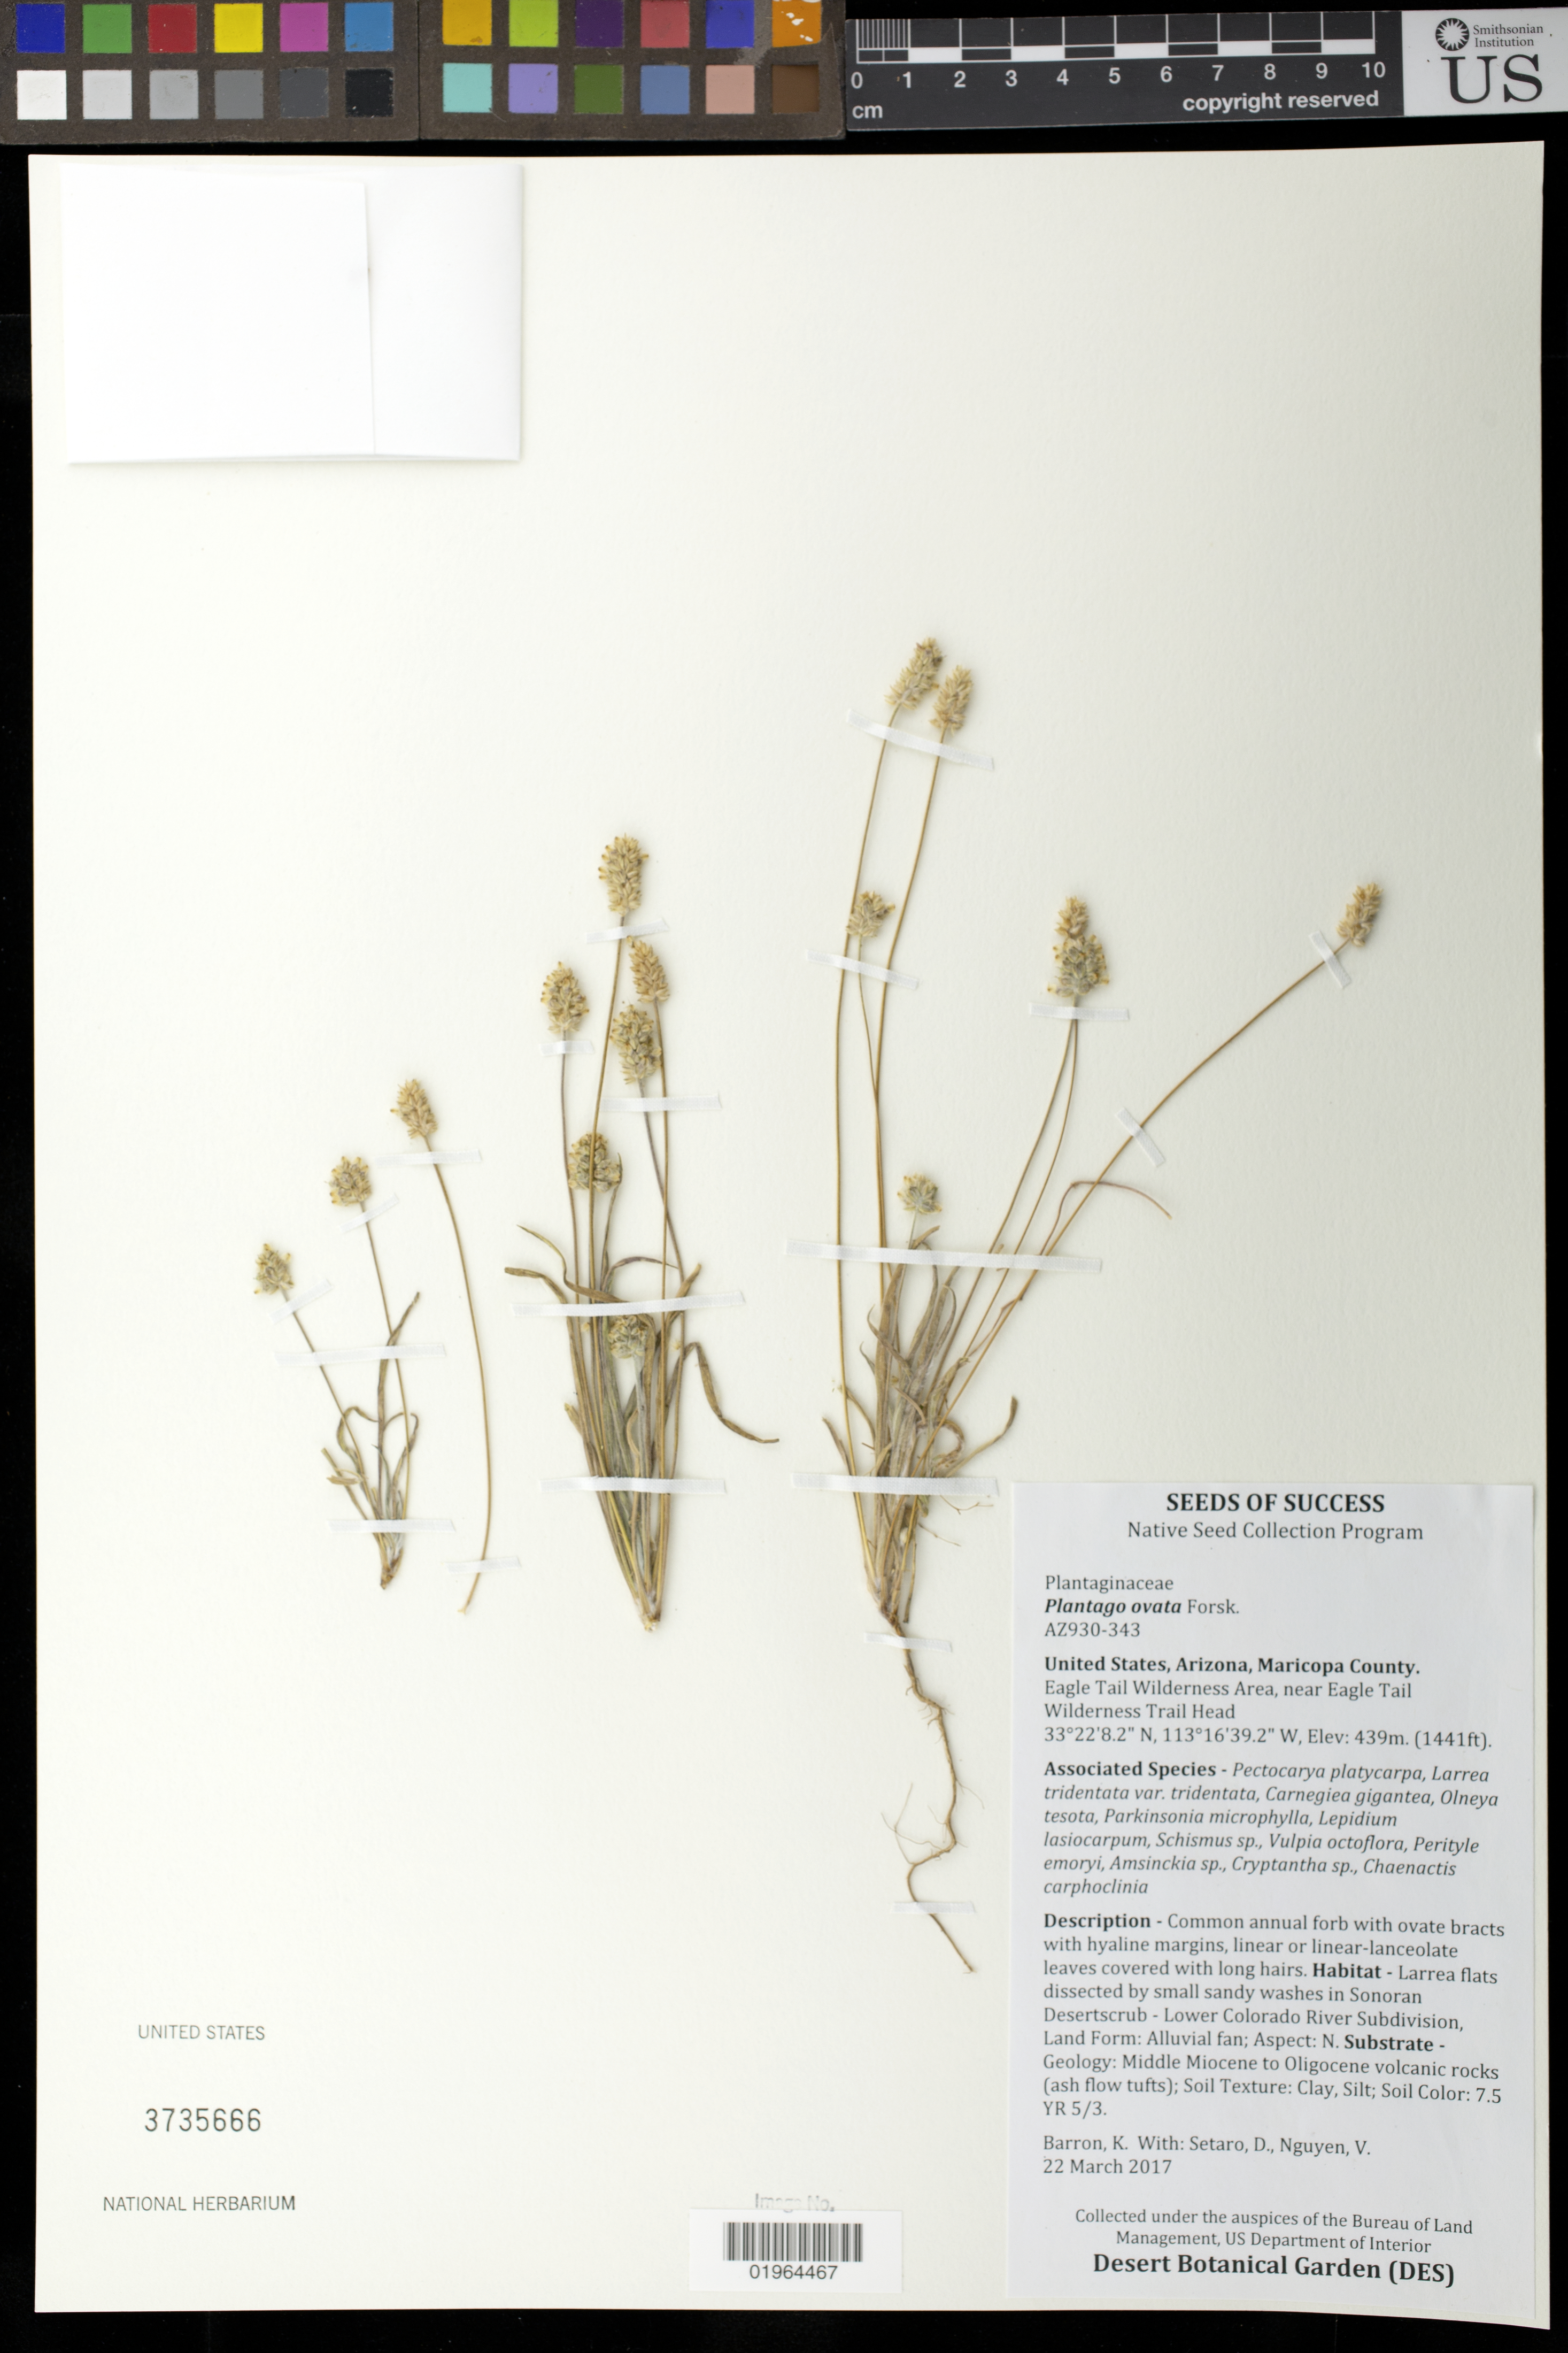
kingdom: Plantae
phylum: Tracheophyta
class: Magnoliopsida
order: Lamiales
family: Plantaginaceae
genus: Plantago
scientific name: Plantago ovata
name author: Forssk.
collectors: K. Barron, D. Setaro & V. D. Nguyen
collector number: AZ930-343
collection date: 2017-03-22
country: United States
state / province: Arizona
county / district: Maricopa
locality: Eagle Tail Wilderness Area, near Eagle Tail Wilderness Trail Head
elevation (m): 439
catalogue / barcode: US 3735666